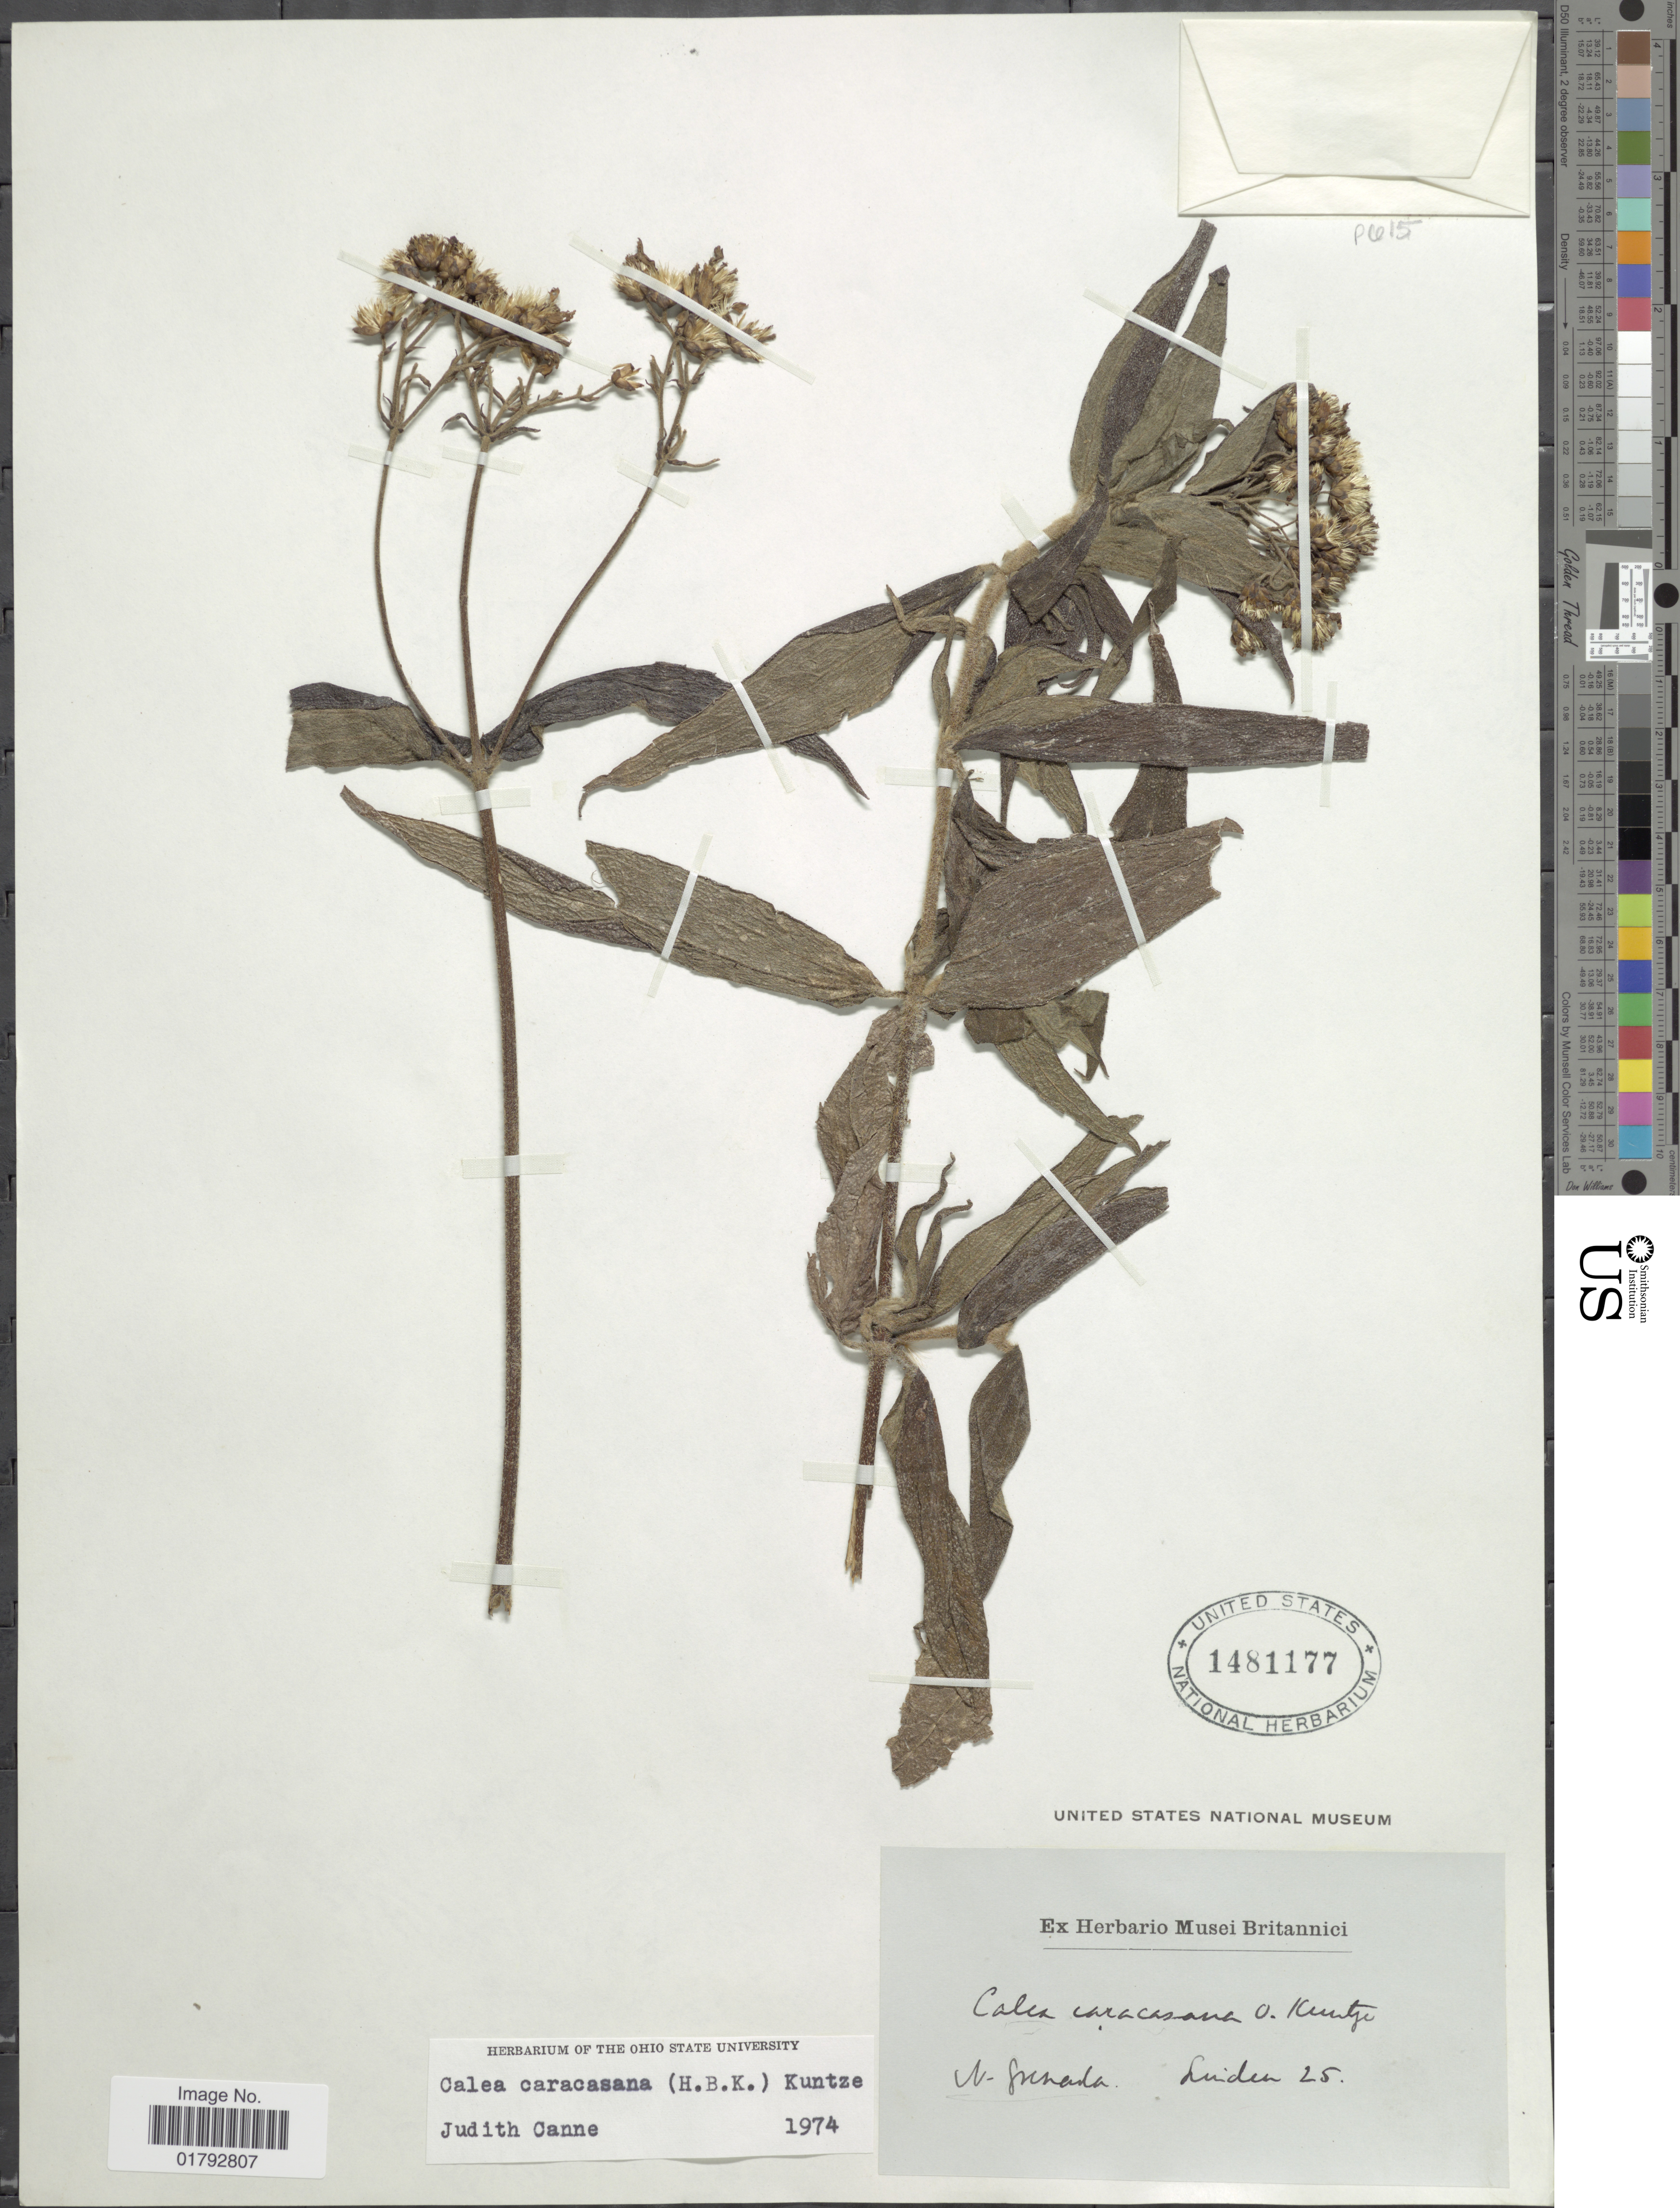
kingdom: Plantae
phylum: Tracheophyta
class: Magnoliopsida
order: Asterales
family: Asteraceae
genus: Alloispermum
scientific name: Alloispermum caracasanum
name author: (Kunth) H. Rob.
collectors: -- Linden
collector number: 25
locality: N. Grenada.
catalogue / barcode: US 1481177